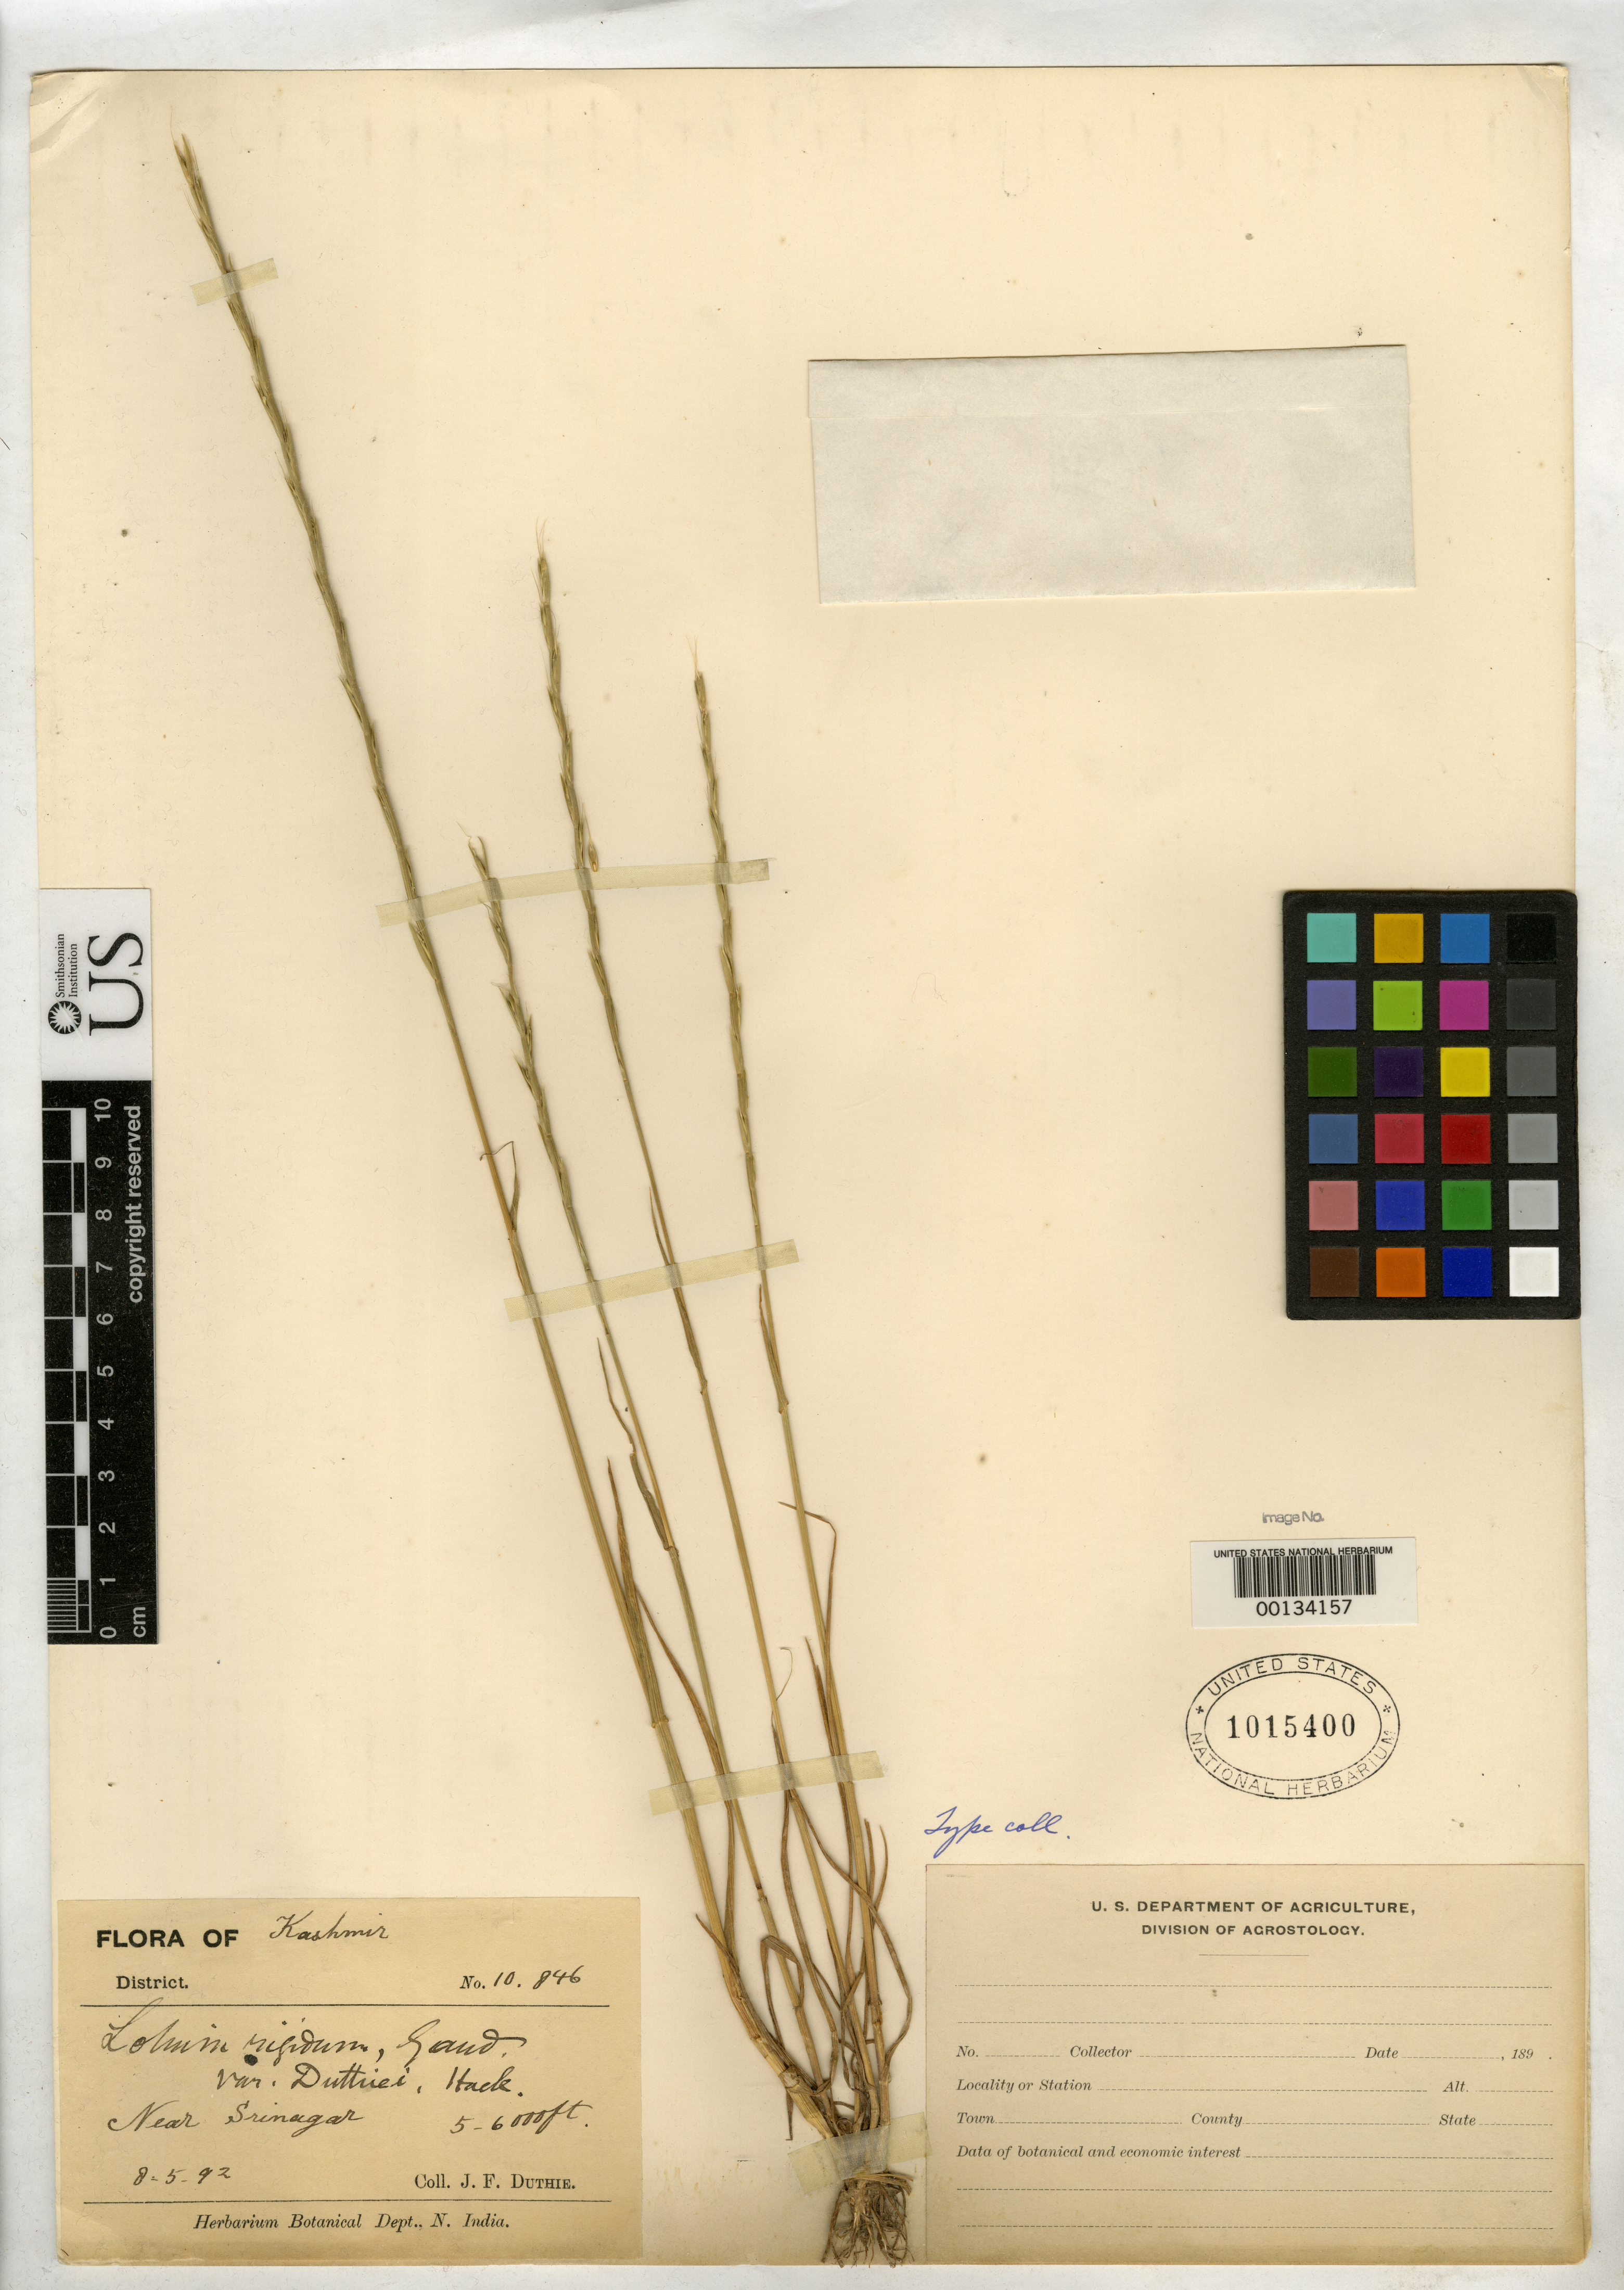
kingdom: Plantae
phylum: Tracheophyta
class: Liliopsida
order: Poales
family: Poaceae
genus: Lolium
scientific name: Lolium rigidum var. duthiei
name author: Hack. ex Hook. f.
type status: Isotype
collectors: J. F. Duthie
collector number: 10846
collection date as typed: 08 May 1892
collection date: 1892-05-08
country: India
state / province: Jammu and Kashmir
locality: Near Sirinagur.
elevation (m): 1524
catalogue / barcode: US 1015400